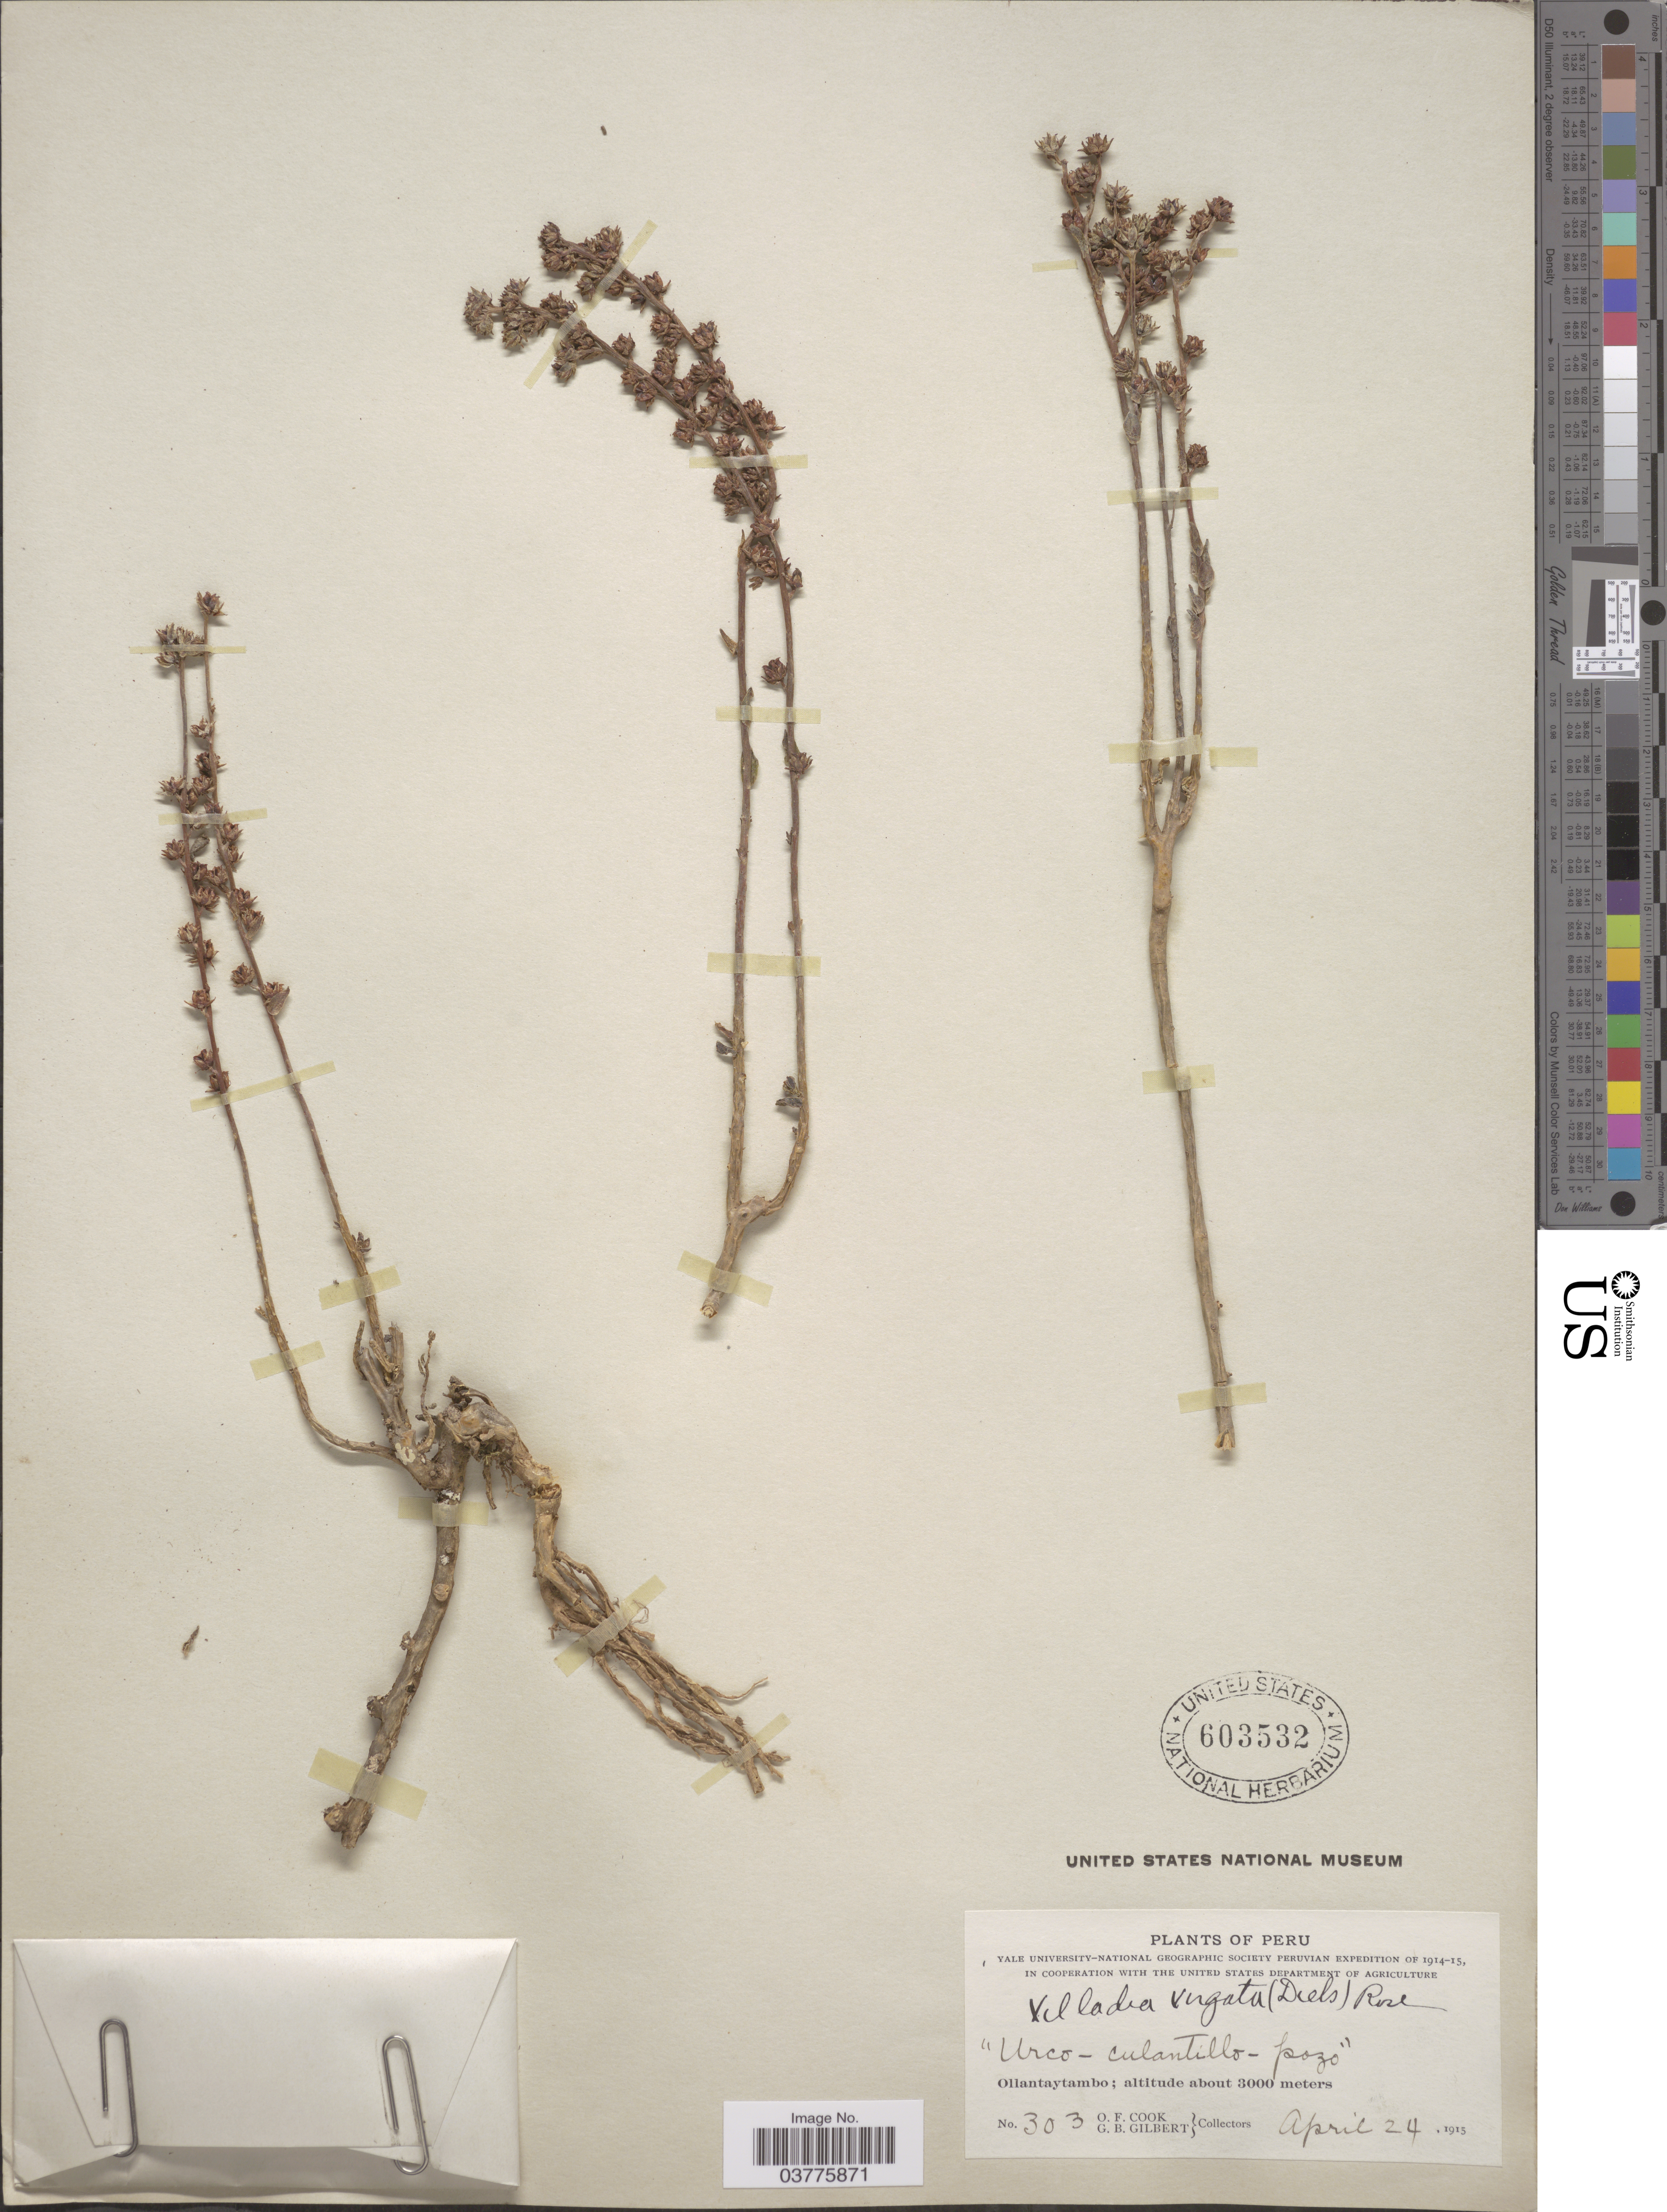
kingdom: Plantae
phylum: Tracheophyta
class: Magnoliopsida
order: Saxifragales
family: Crassulaceae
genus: Villadia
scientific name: Villadia virgata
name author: (Diels) Baehni & J.F. Macbr.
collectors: O. F. Cook & G. B. Gilbert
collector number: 303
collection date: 1915-04-24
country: Peru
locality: Ollantaytambo.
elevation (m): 3000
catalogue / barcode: US 603532